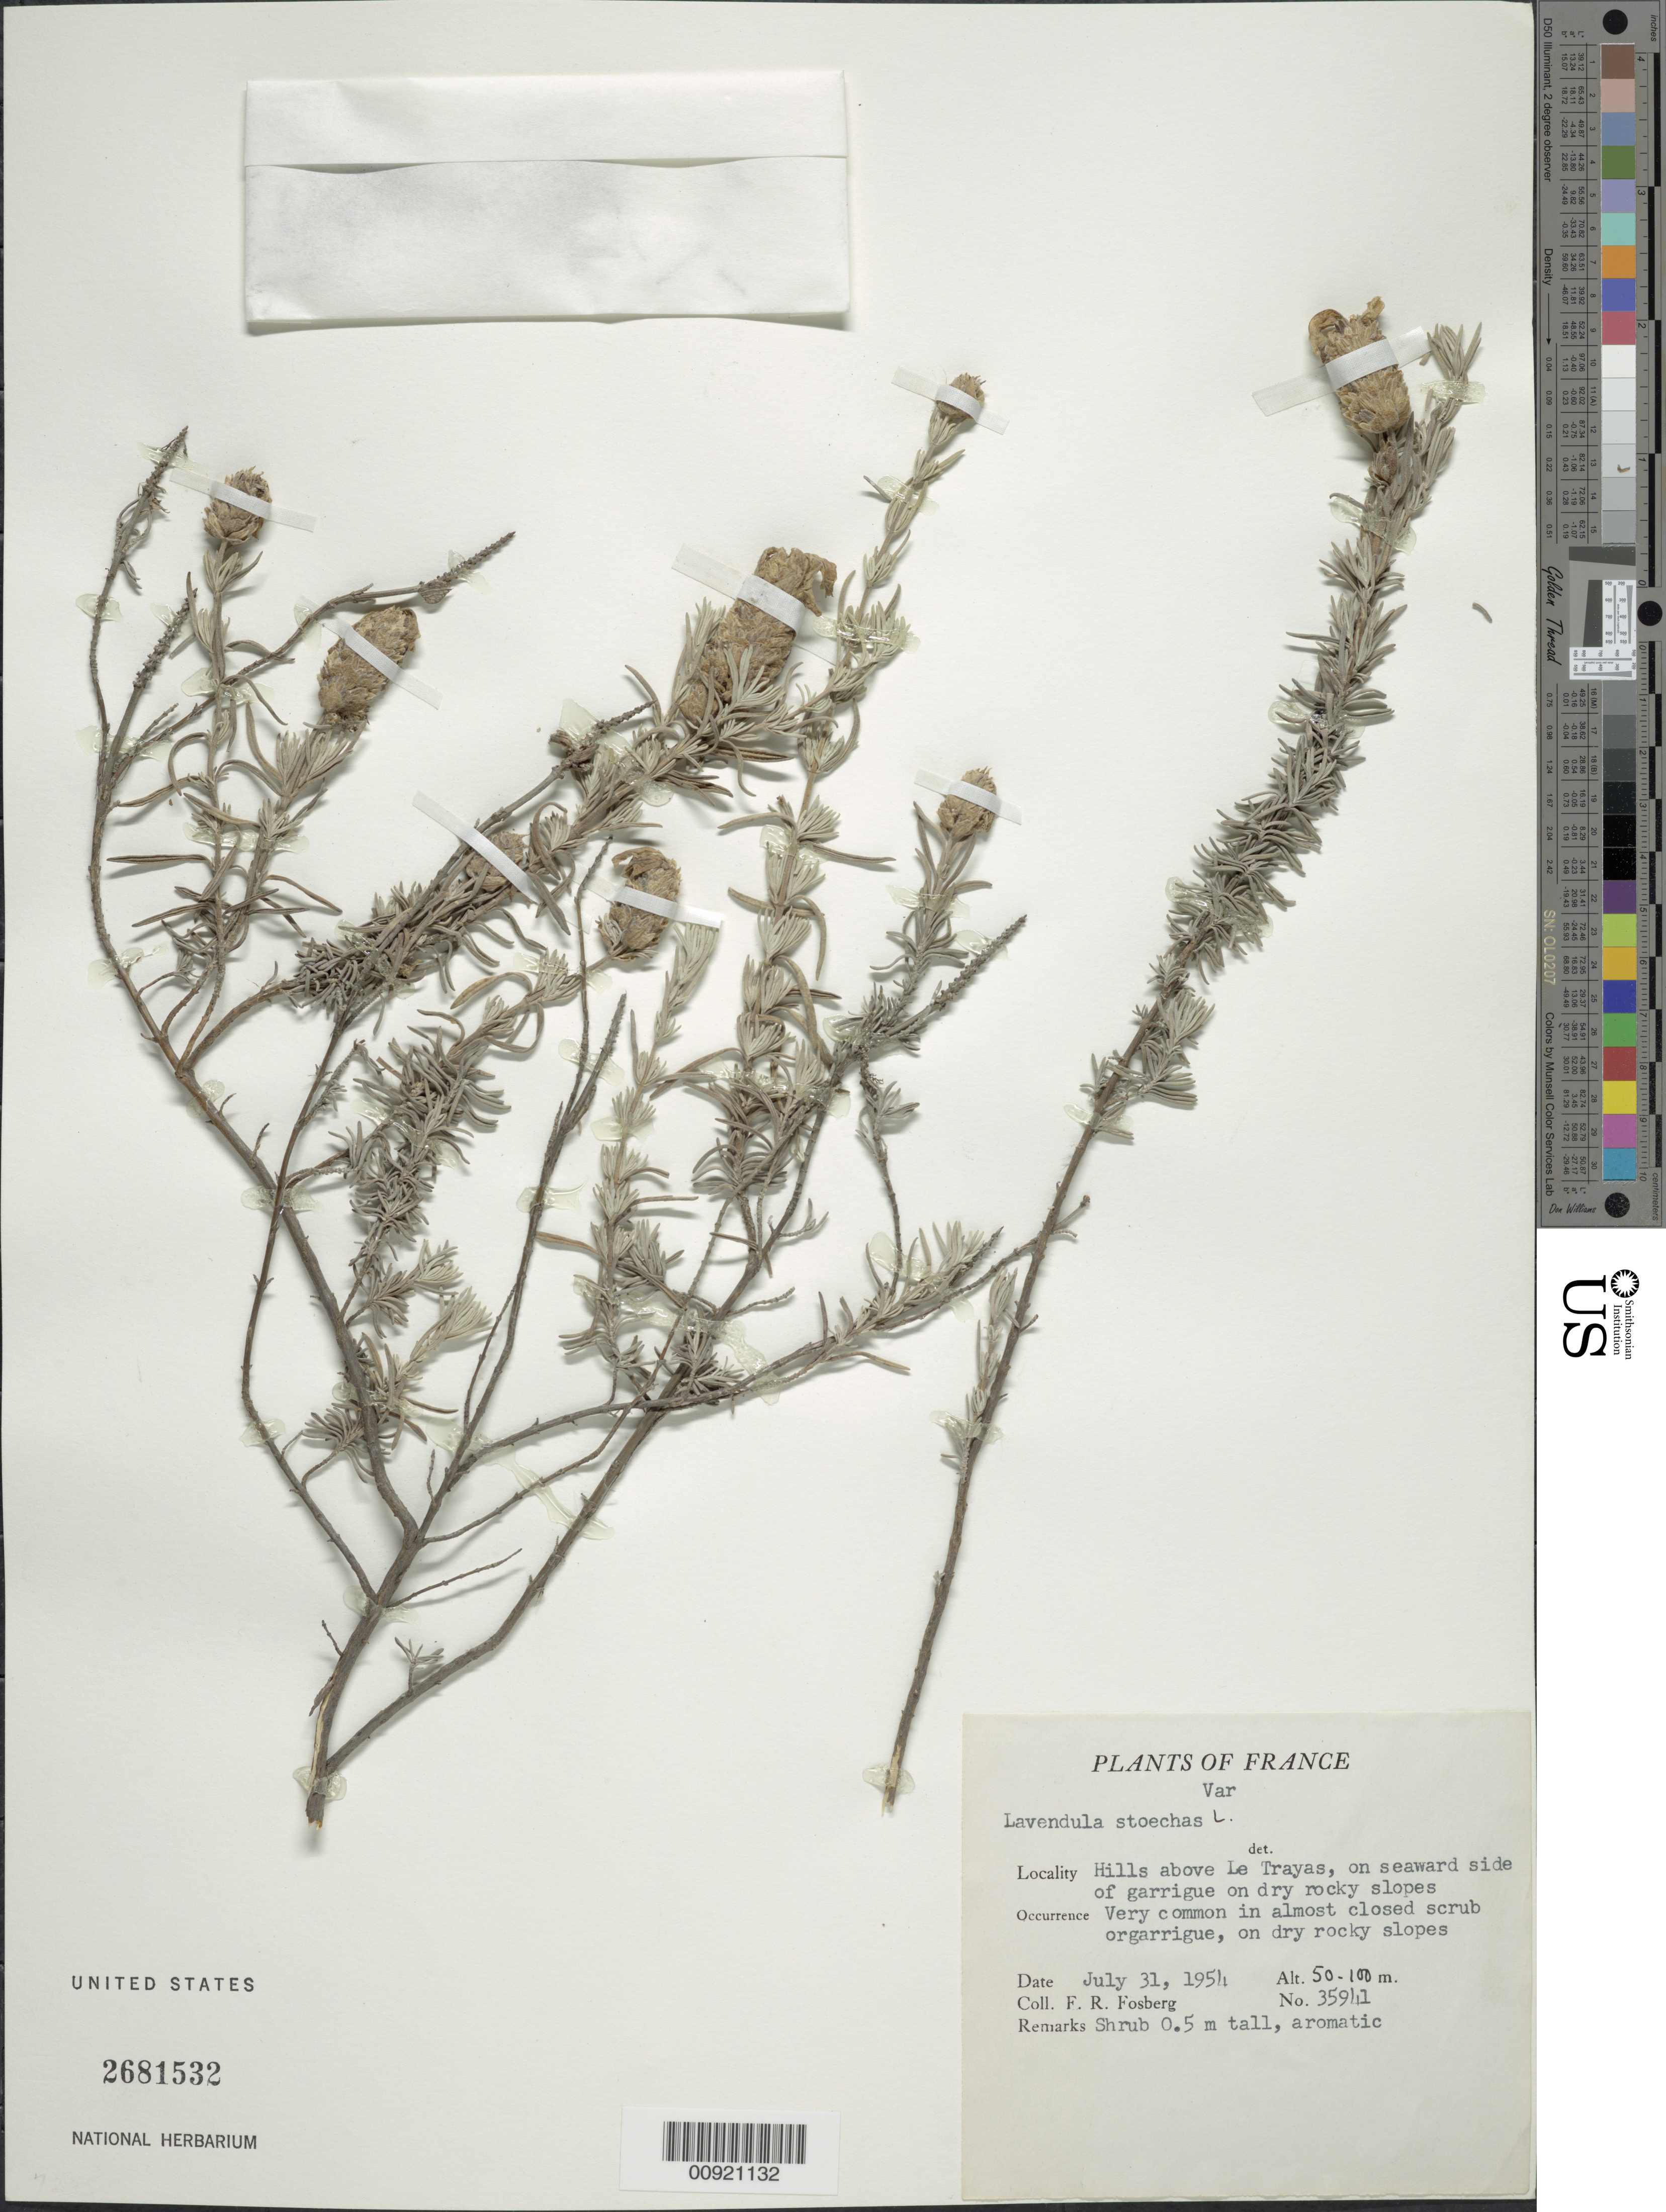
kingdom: Plantae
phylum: Tracheophyta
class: Magnoliopsida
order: Lamiales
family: Lamiaceae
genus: Lavandula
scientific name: Lavandula stoechas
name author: L.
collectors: F. R. Fosberg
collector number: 35941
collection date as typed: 31 Jul 1954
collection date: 1954-07-31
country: France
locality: hills above Le Trayas, on seaward side of garrigue on dry rocky slopes.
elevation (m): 50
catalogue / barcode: US 2681532